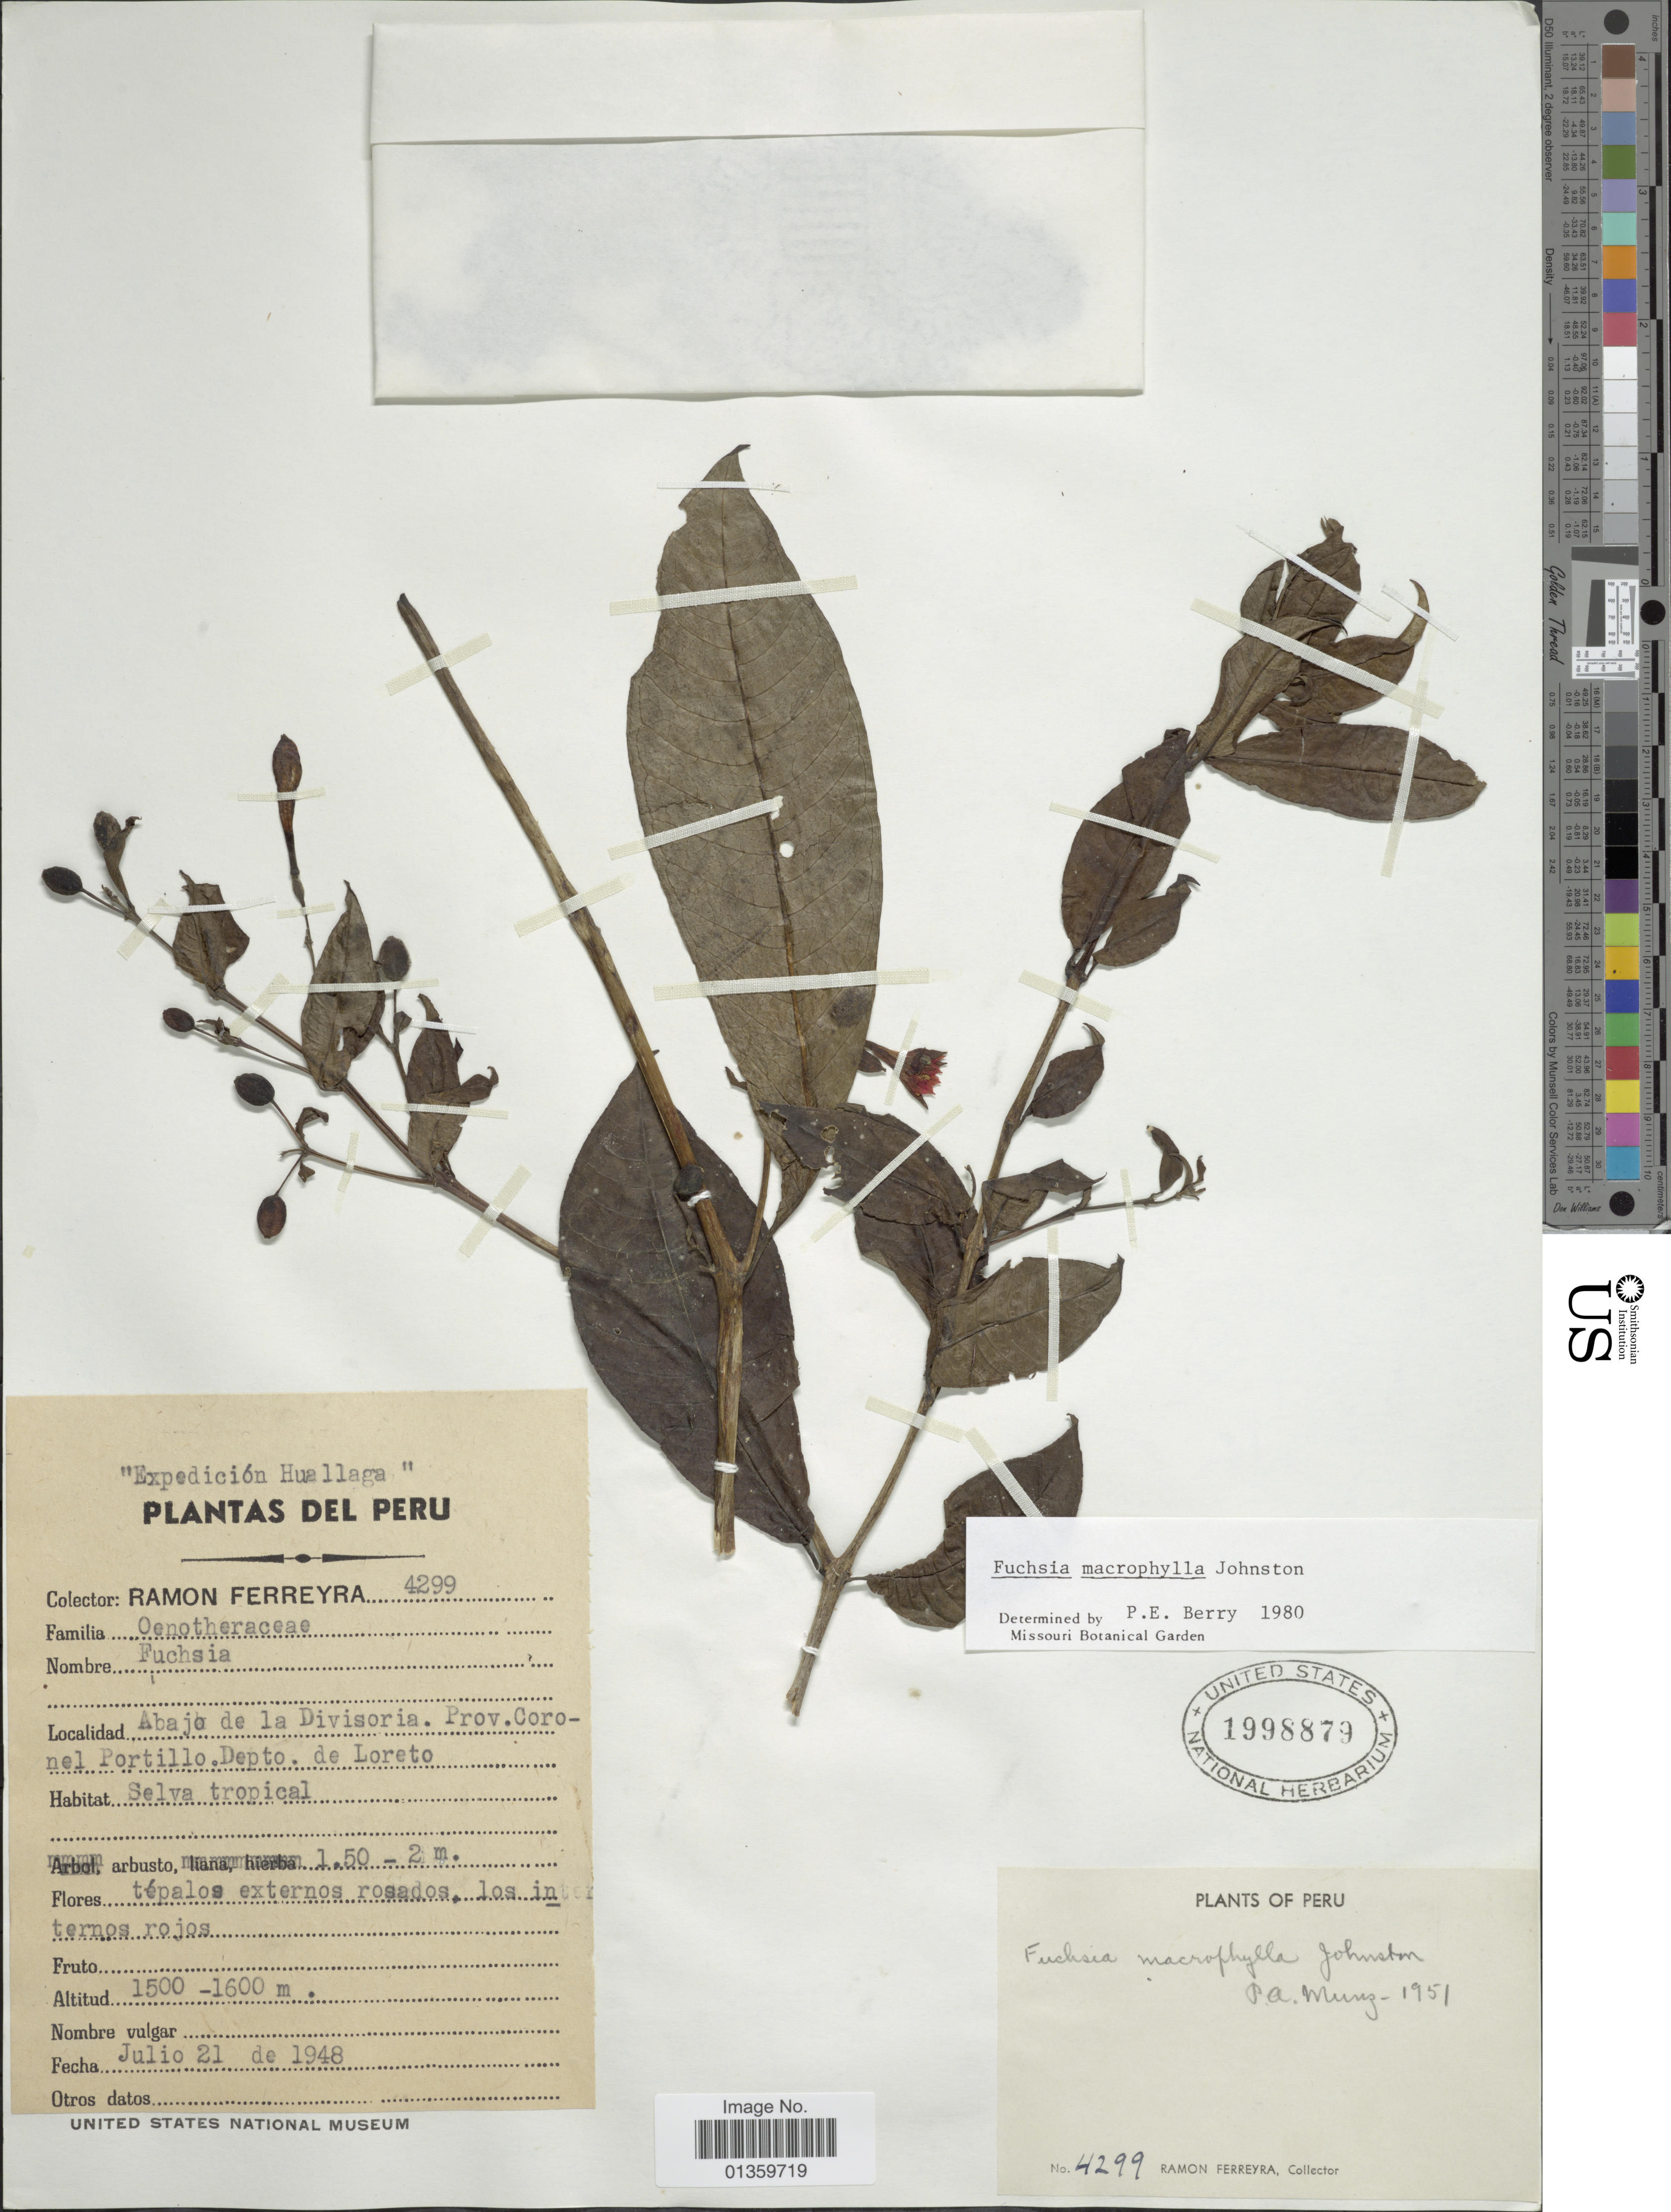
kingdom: Plantae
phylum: Tracheophyta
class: Magnoliopsida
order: Myrtales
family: Onagraceae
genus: Fuchsia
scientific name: Fuchsia macrophylla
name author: I.M. Johnst.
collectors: R. A. Ferreyra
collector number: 4299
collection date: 1948-07-21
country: Peru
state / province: Loreto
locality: Abajo de la Divisoria. Prov. Coronel Portillo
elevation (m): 1500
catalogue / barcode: US 1998879